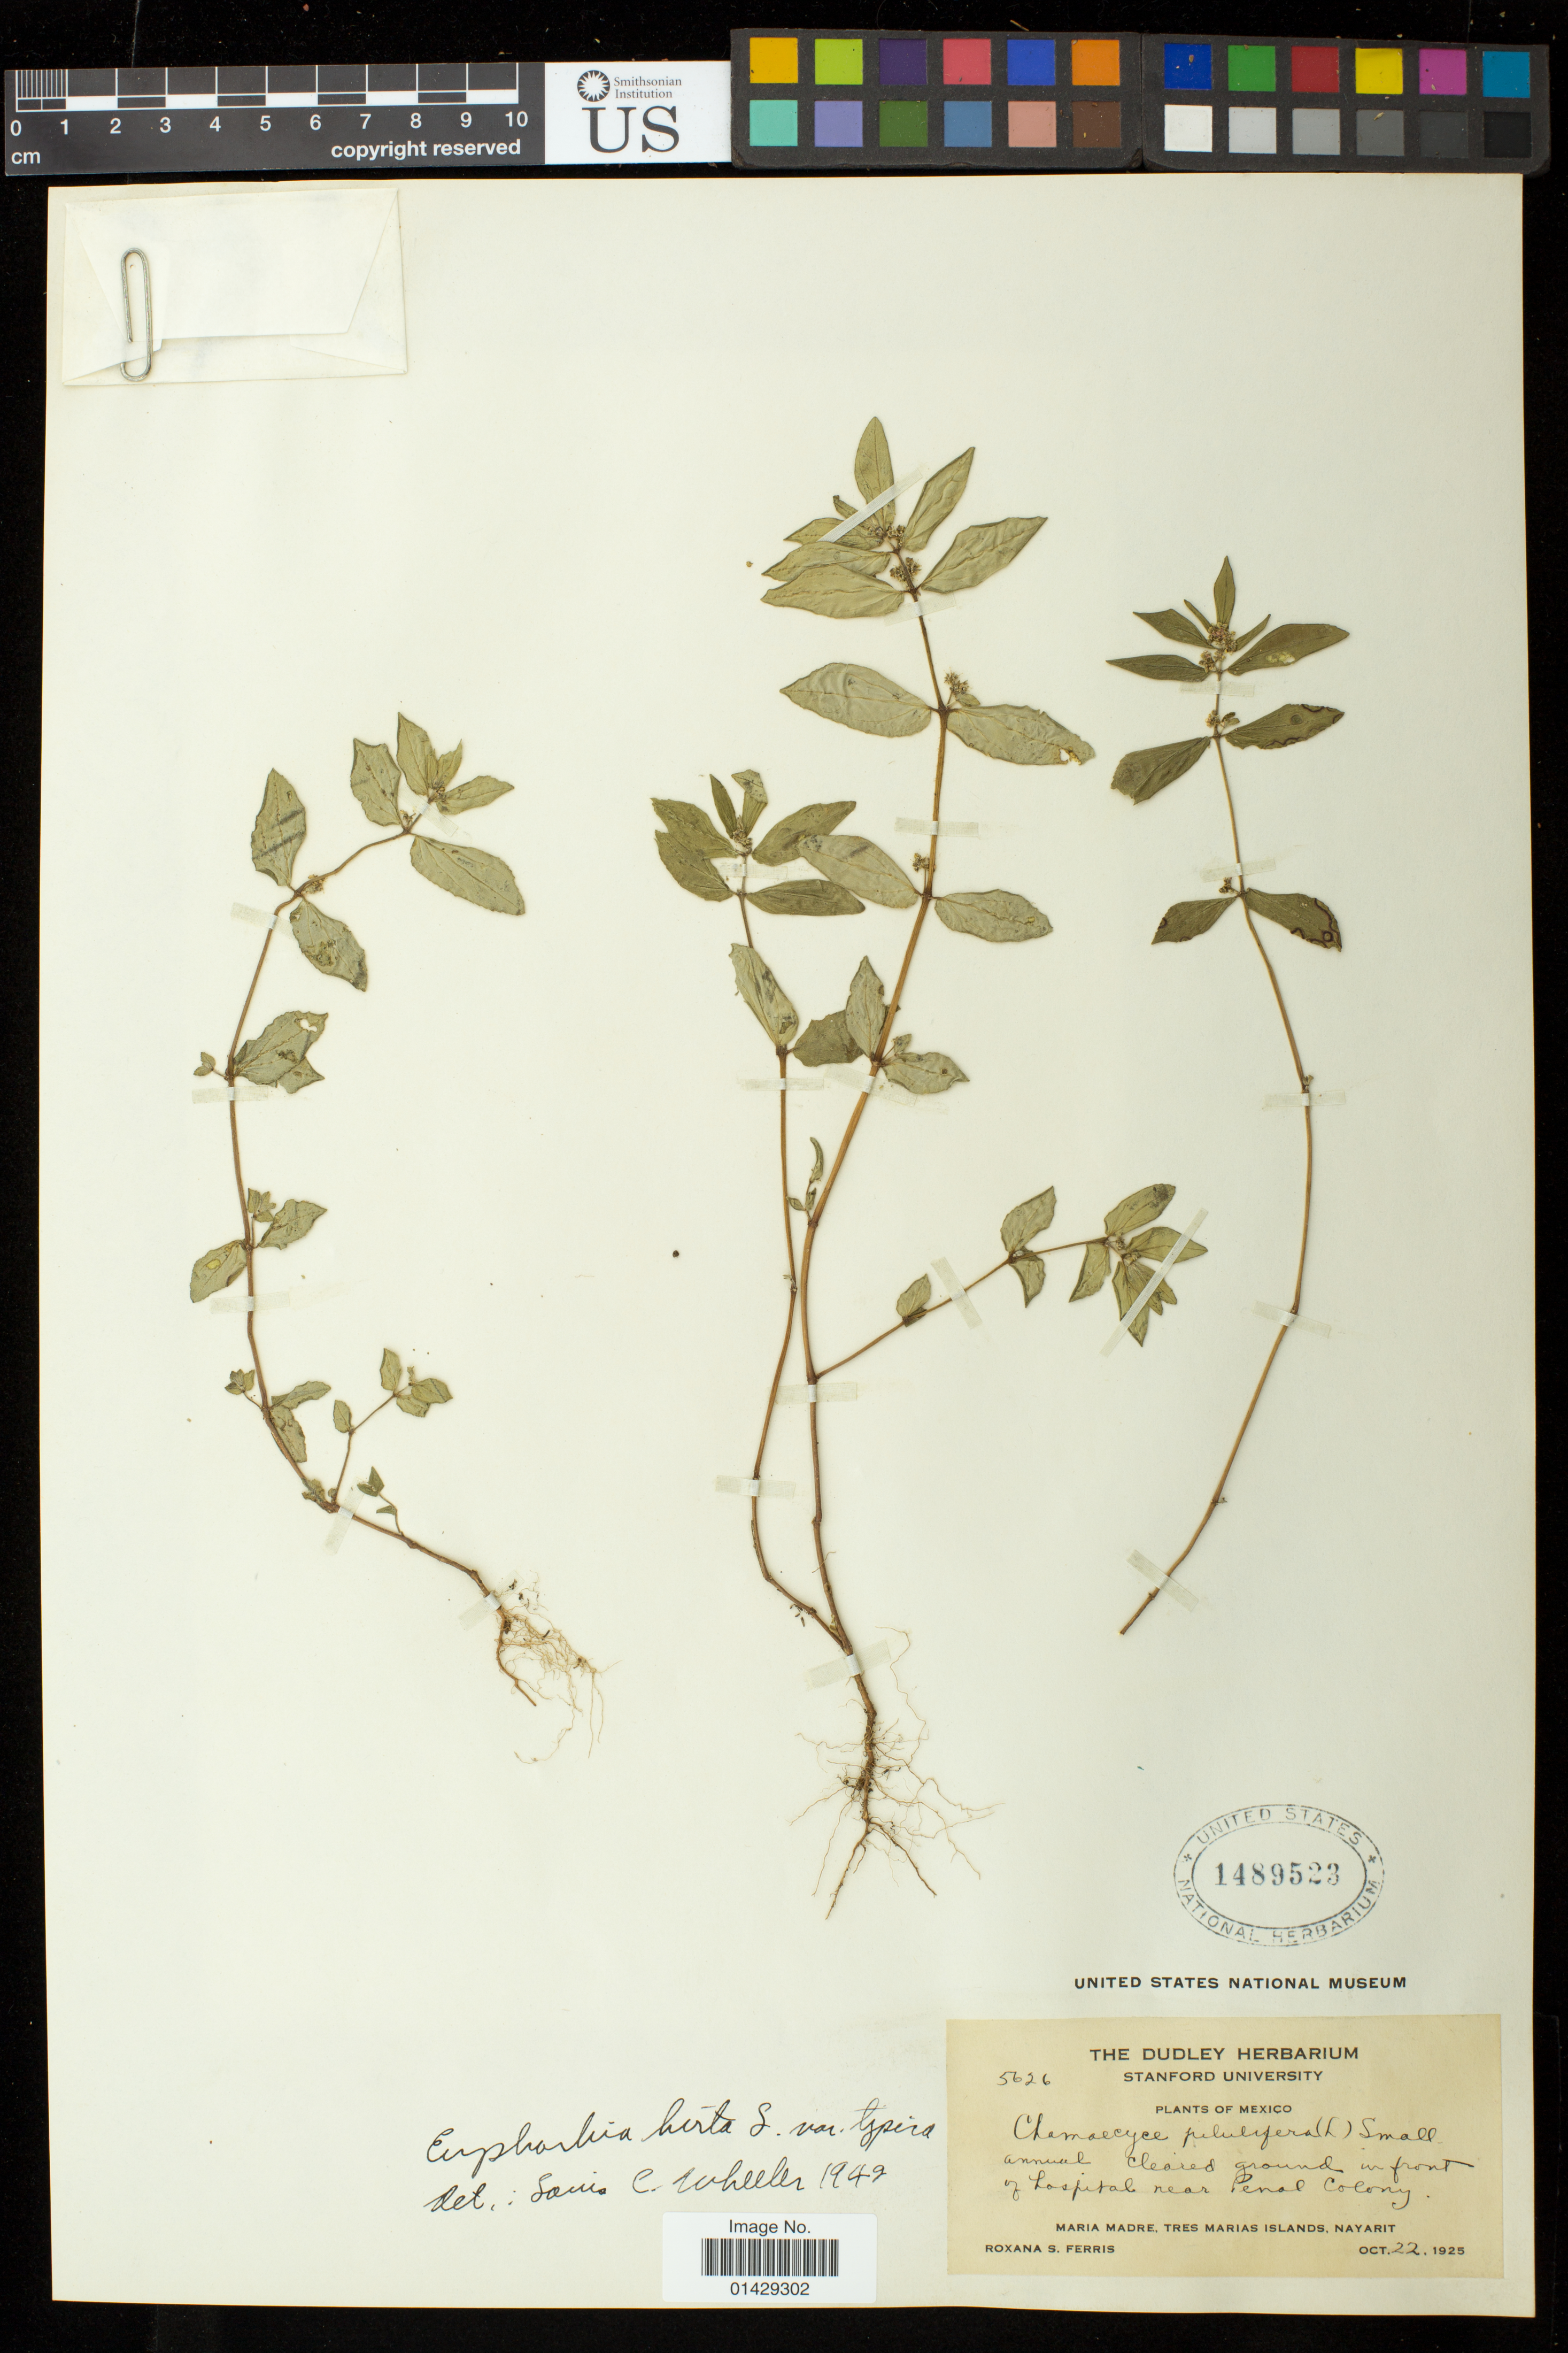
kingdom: Plantae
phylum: Tracheophyta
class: Magnoliopsida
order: Malpighiales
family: Euphorbiaceae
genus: Euphorbia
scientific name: Euphorbia hirta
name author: L.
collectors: R. S. Ferris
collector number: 5626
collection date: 1925-10-22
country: Mexico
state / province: Nayarit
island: Maria Madre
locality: Cleared ground in front of hospital near Penal Colony.; Maria Madre, Tres Marias Islands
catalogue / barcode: US 1489523